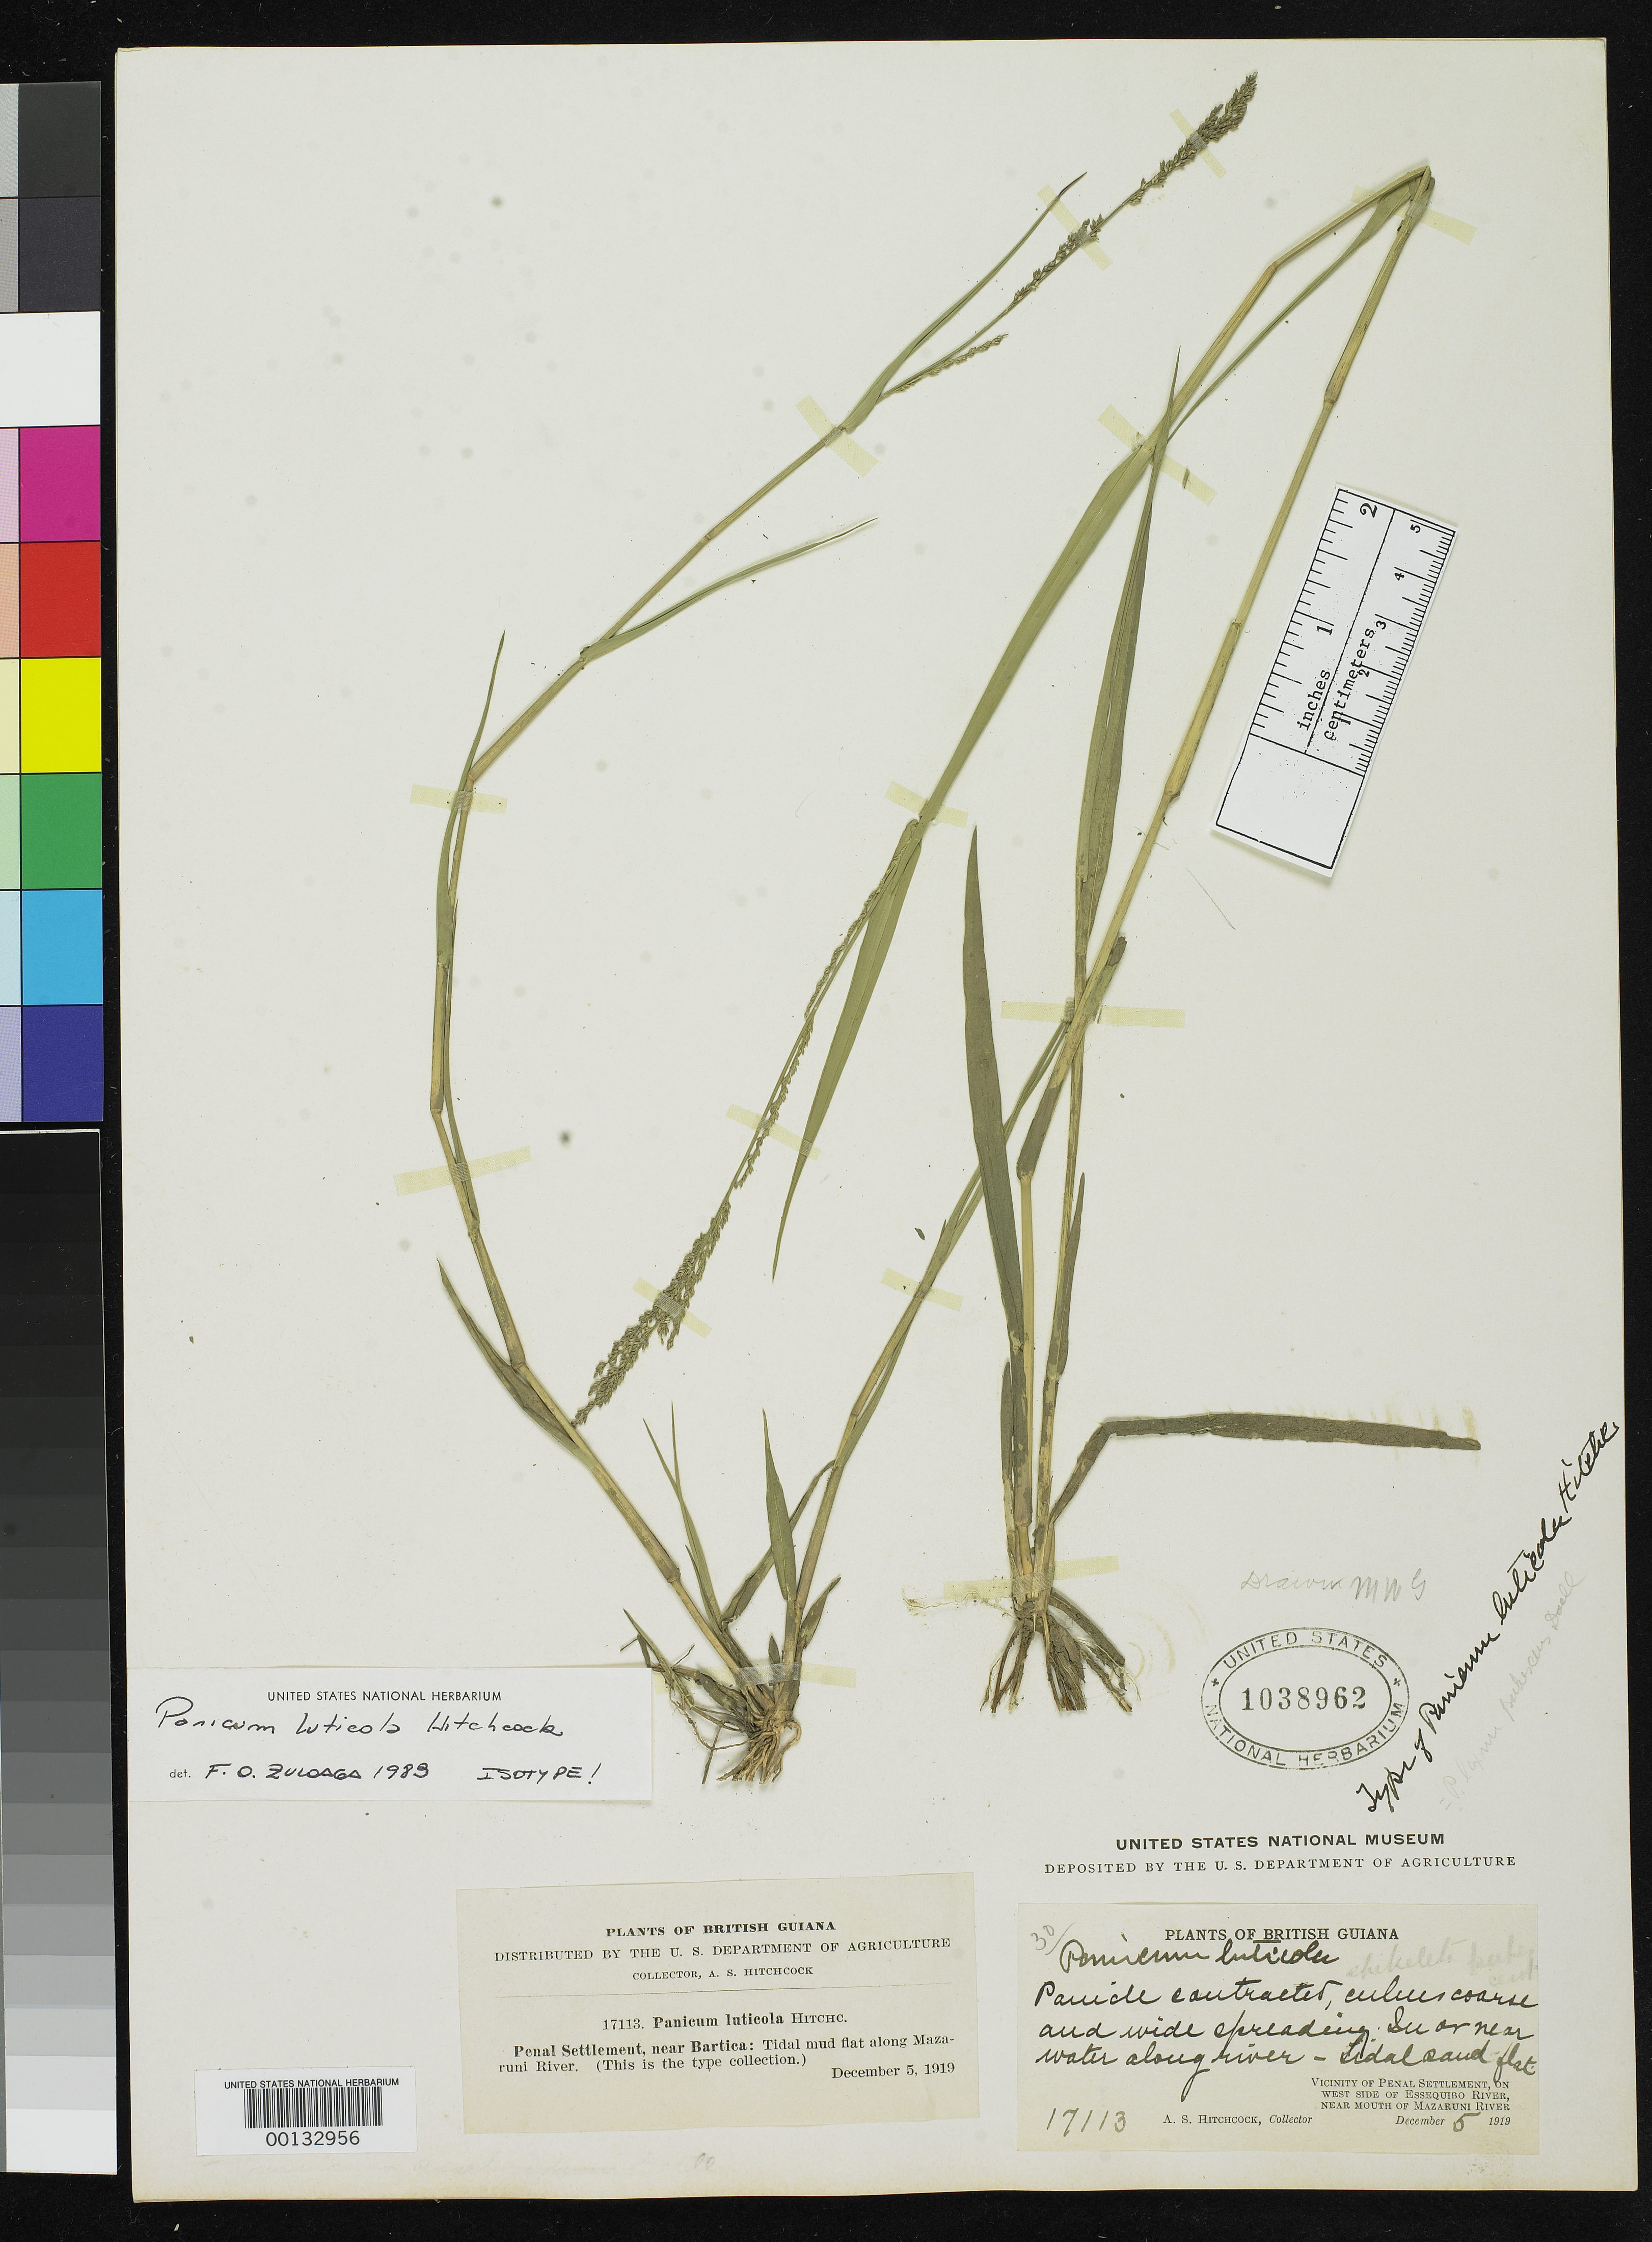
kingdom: Plantae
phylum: Tracheophyta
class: Liliopsida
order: Poales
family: Poaceae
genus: Panicum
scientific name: Panicum luticola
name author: Hitchc.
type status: Holotype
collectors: A. S. Hitchcock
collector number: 17113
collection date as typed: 05 Dec 1919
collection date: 1919-12-05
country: Guyana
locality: Vicinity of penal settlement on W side of Essequibo R. near Mazaruni R.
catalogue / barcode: US 1038962